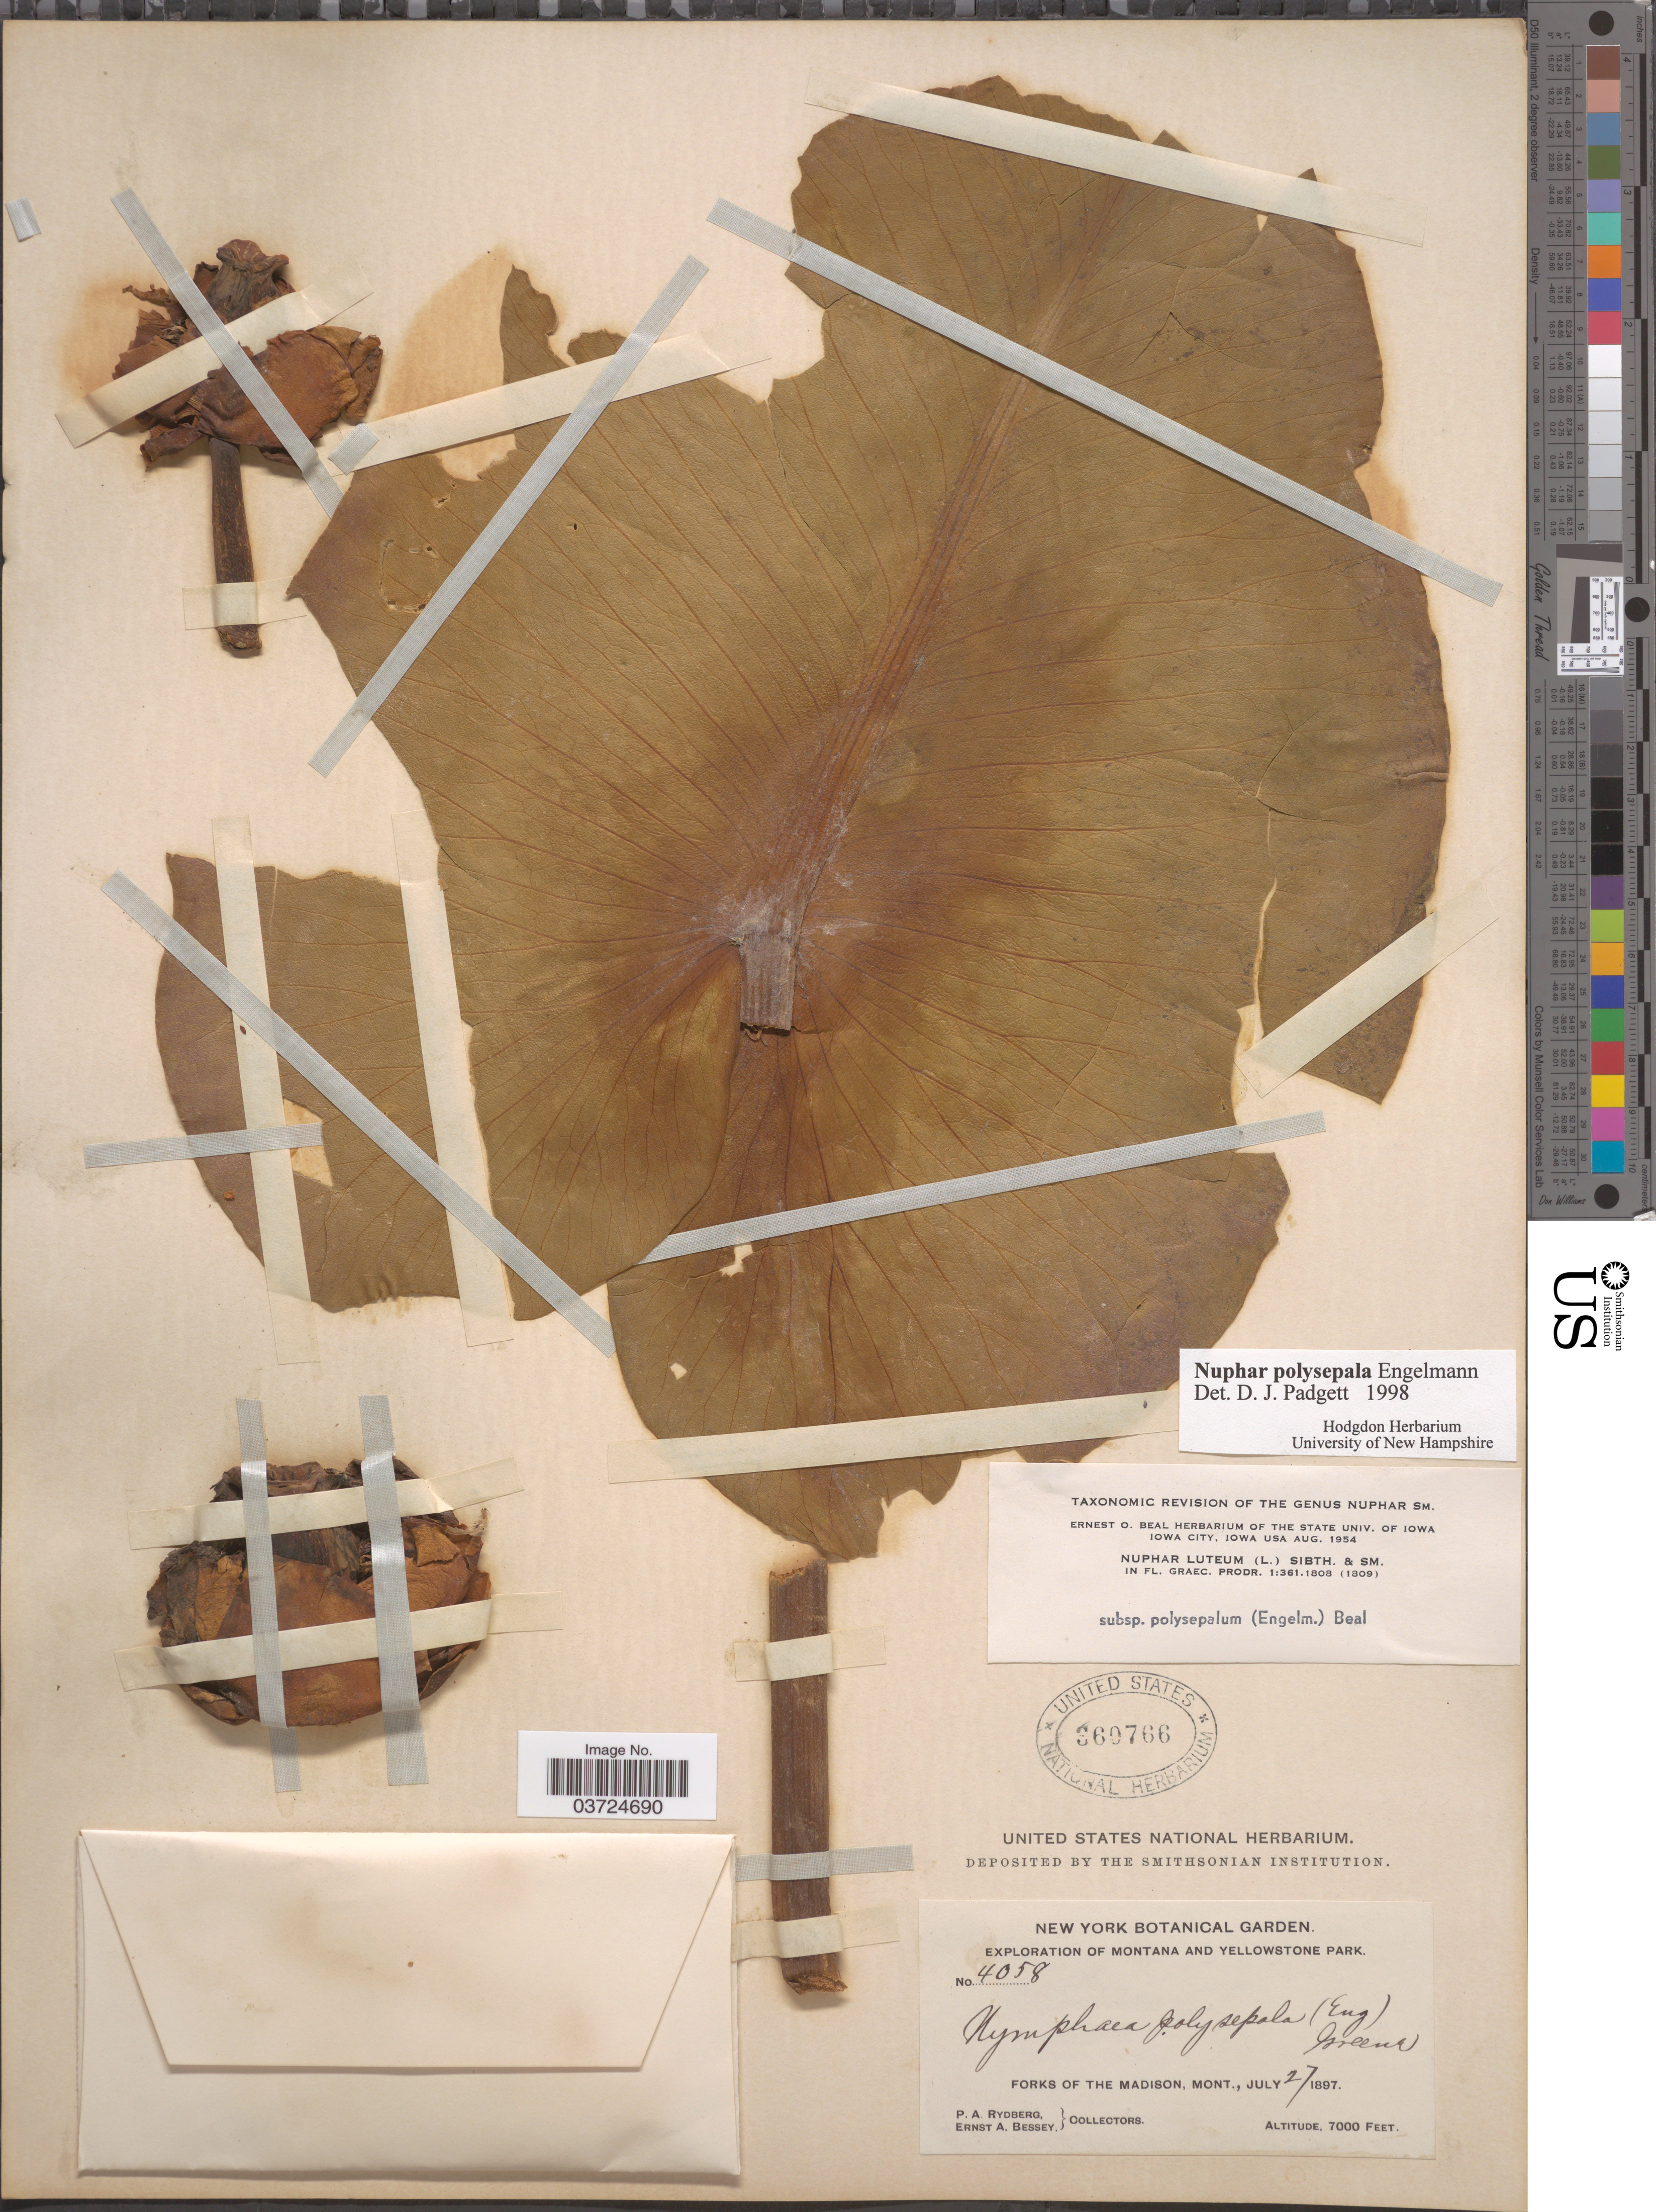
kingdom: Plantae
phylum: Tracheophyta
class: Magnoliopsida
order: Nymphaeales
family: Nymphaeaceae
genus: Nuphar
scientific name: Nuphar polysepala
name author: Englem.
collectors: P. A. Rydberg & E. A. Bessey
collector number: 4058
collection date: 1897-07-27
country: United States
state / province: Montana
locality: Yellowstone Park. Forks of the Madison.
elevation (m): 2134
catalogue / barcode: US 369766